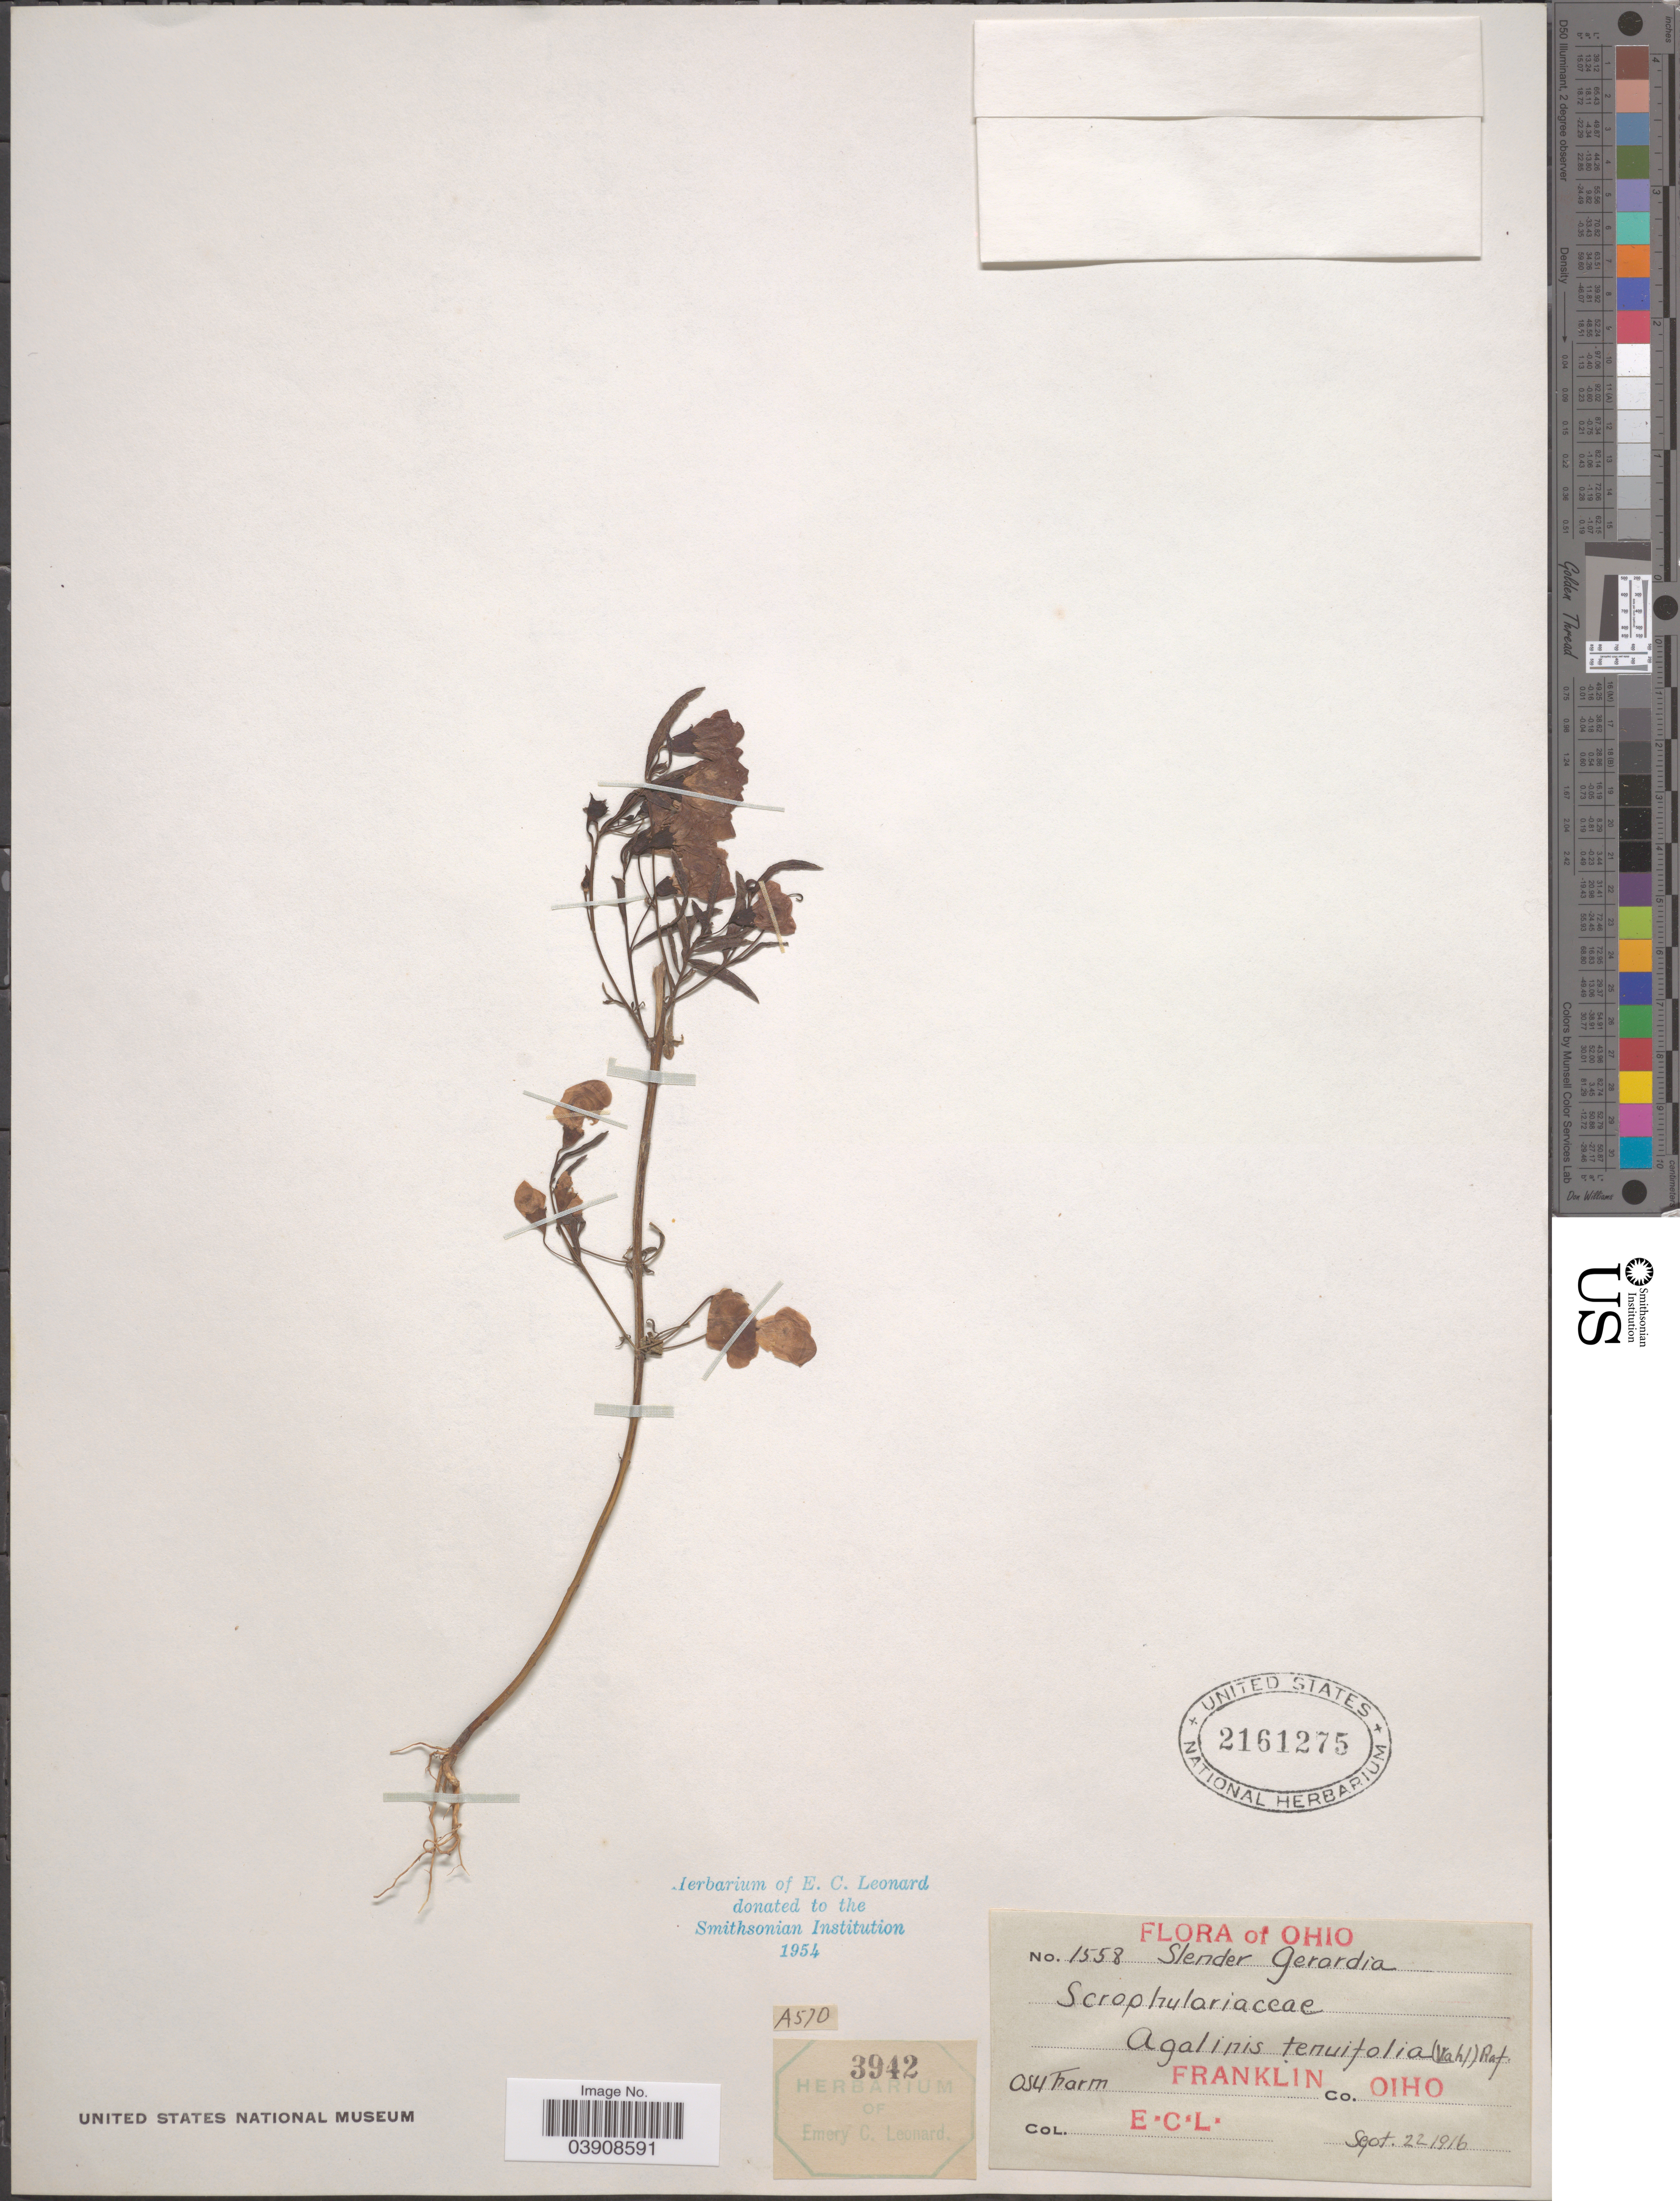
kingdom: Plantae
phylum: Tracheophyta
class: Magnoliopsida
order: Lamiales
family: Orobanchaceae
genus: Agalinis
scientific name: Agalinis tenuifolia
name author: (Vahl) Raf.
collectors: E. C. Leonard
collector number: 1558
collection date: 1916-09-22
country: United States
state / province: Ohio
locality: Osu Farm. Franklin Co.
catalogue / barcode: US 2161275